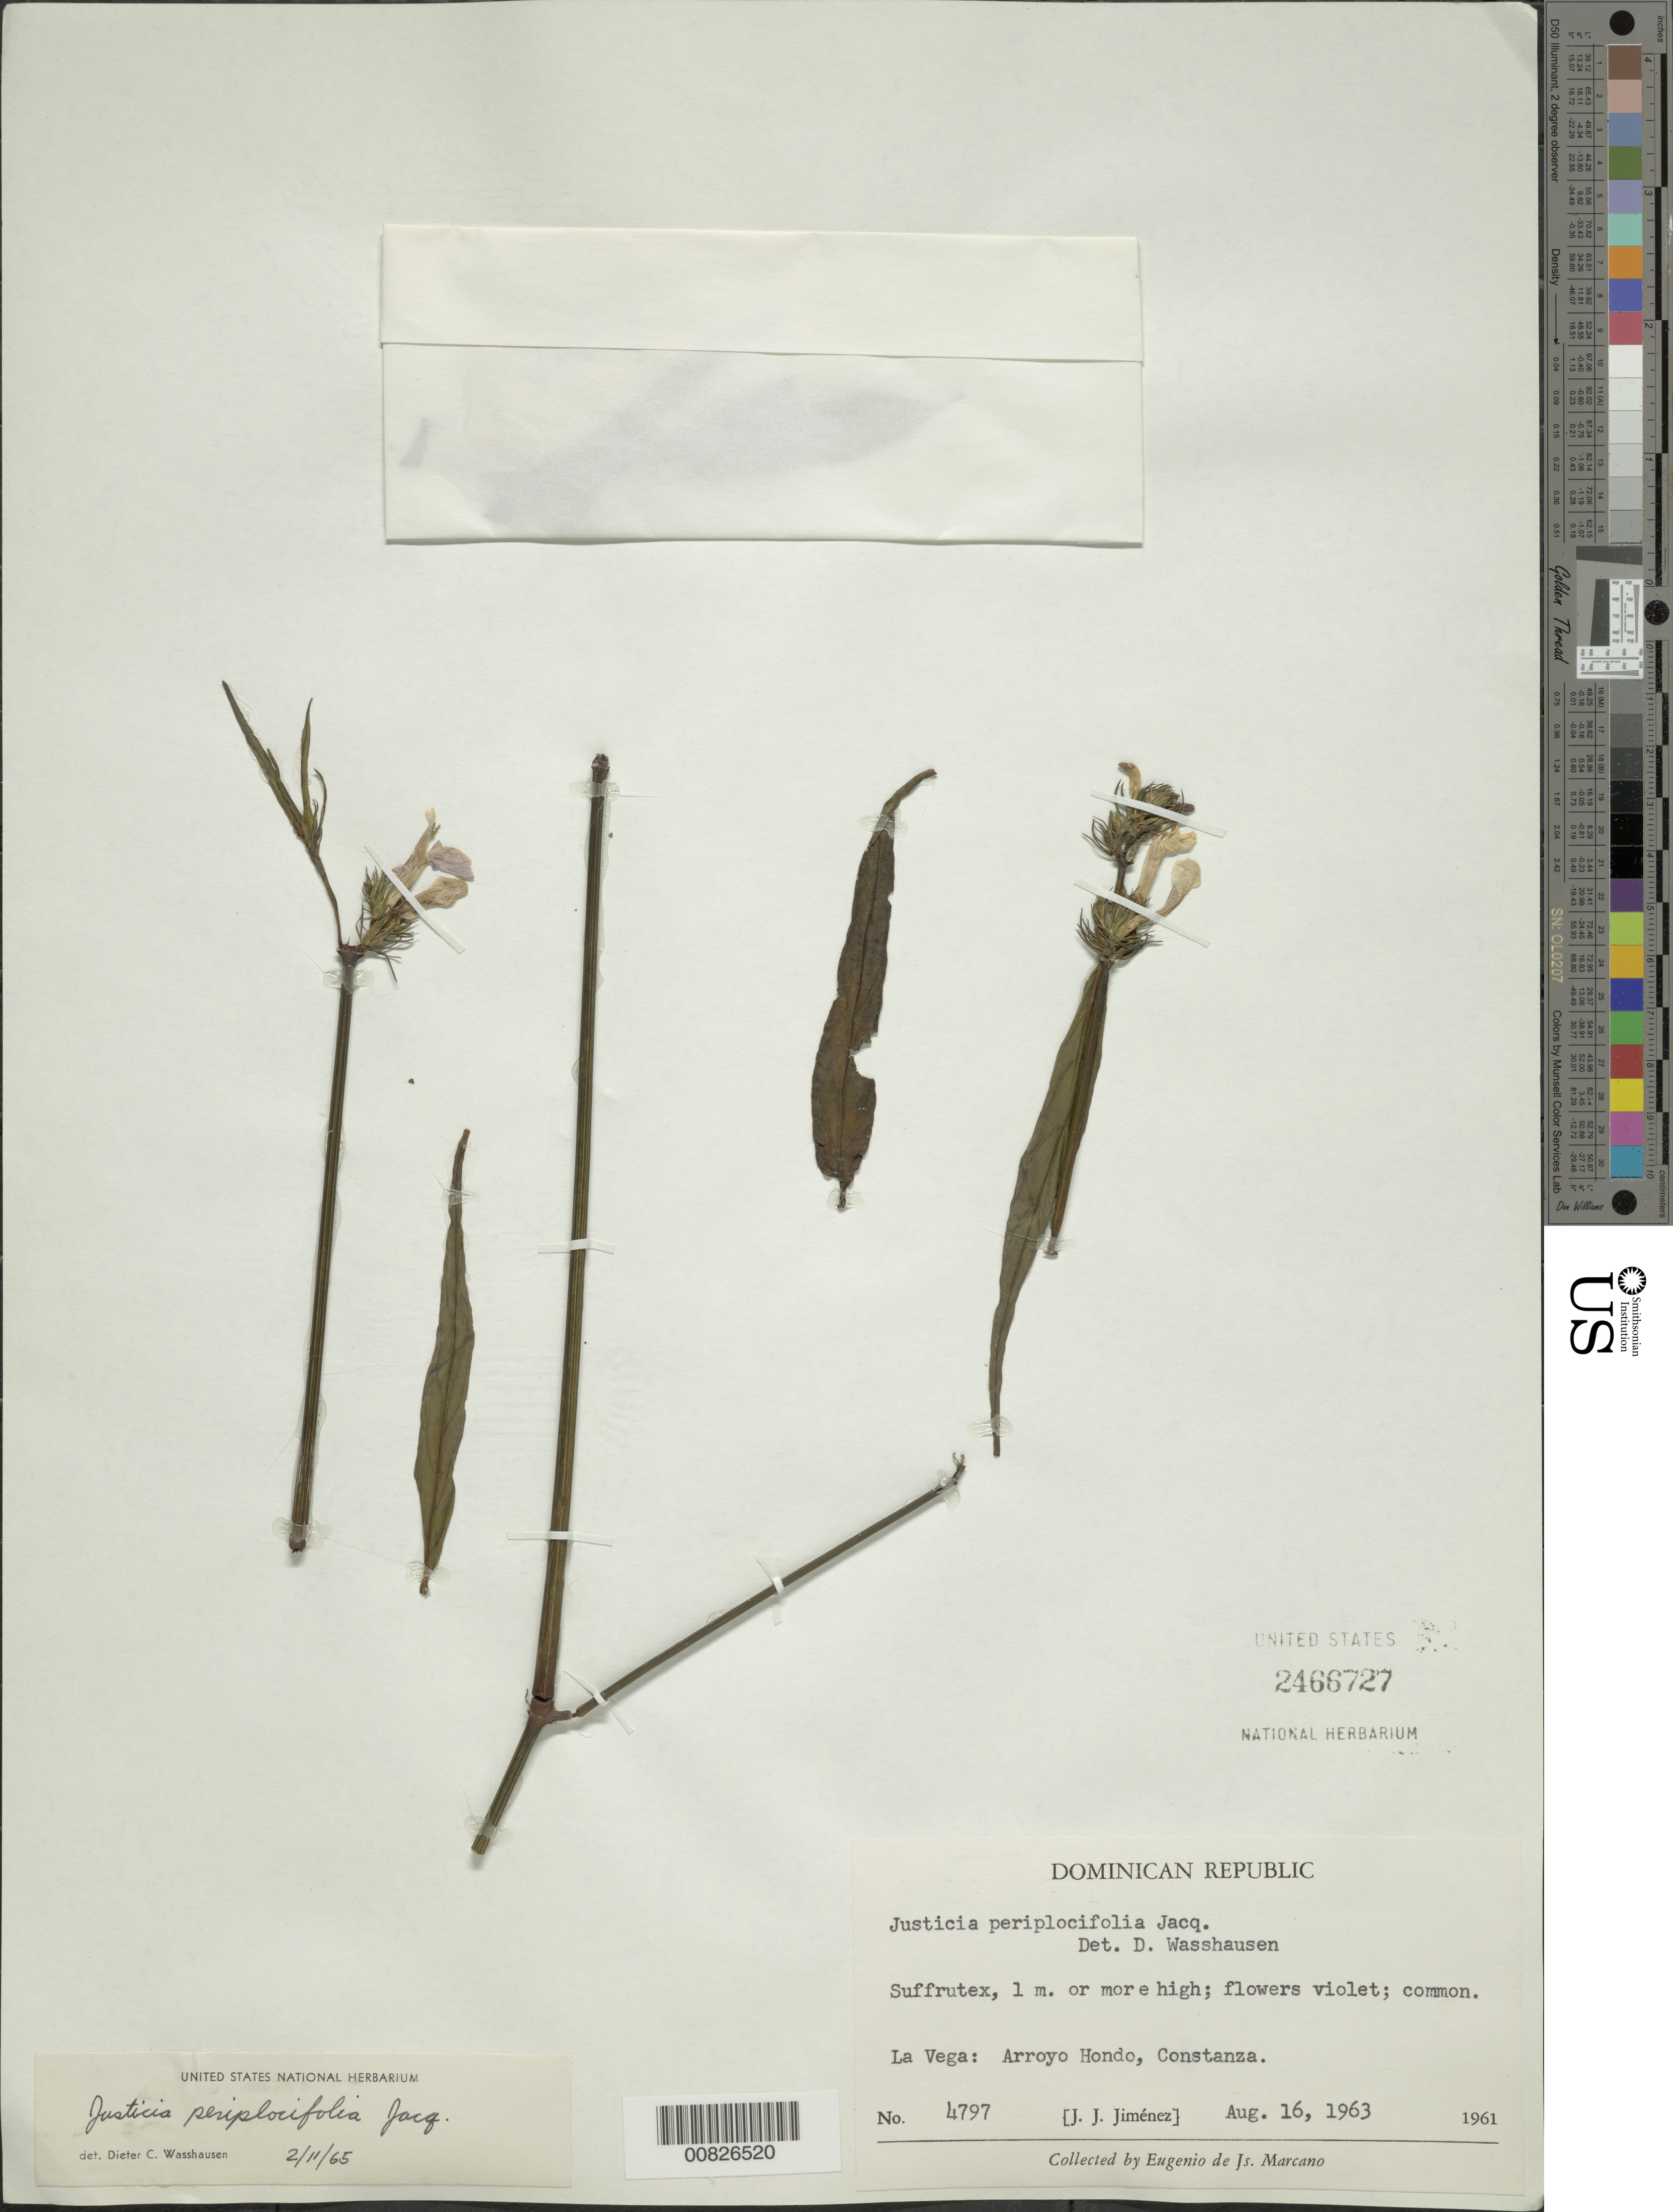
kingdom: Plantae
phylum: Tracheophyta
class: Magnoliopsida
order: Lamiales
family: Acanthaceae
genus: Justicia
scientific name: Justicia periplocifolia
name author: Jacq.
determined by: Wasshausen, Dieter C., (BOT), Smithsonian Institution - National Museum of Natural History (UNITED STATES)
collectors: J. J. Jiménez Almonte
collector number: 4797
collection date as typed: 16 Aug 1963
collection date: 1963-08-16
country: Dominican Republic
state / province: La Vega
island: Hispaniola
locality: Constanza, Arroyo Hondo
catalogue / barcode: US 2466727